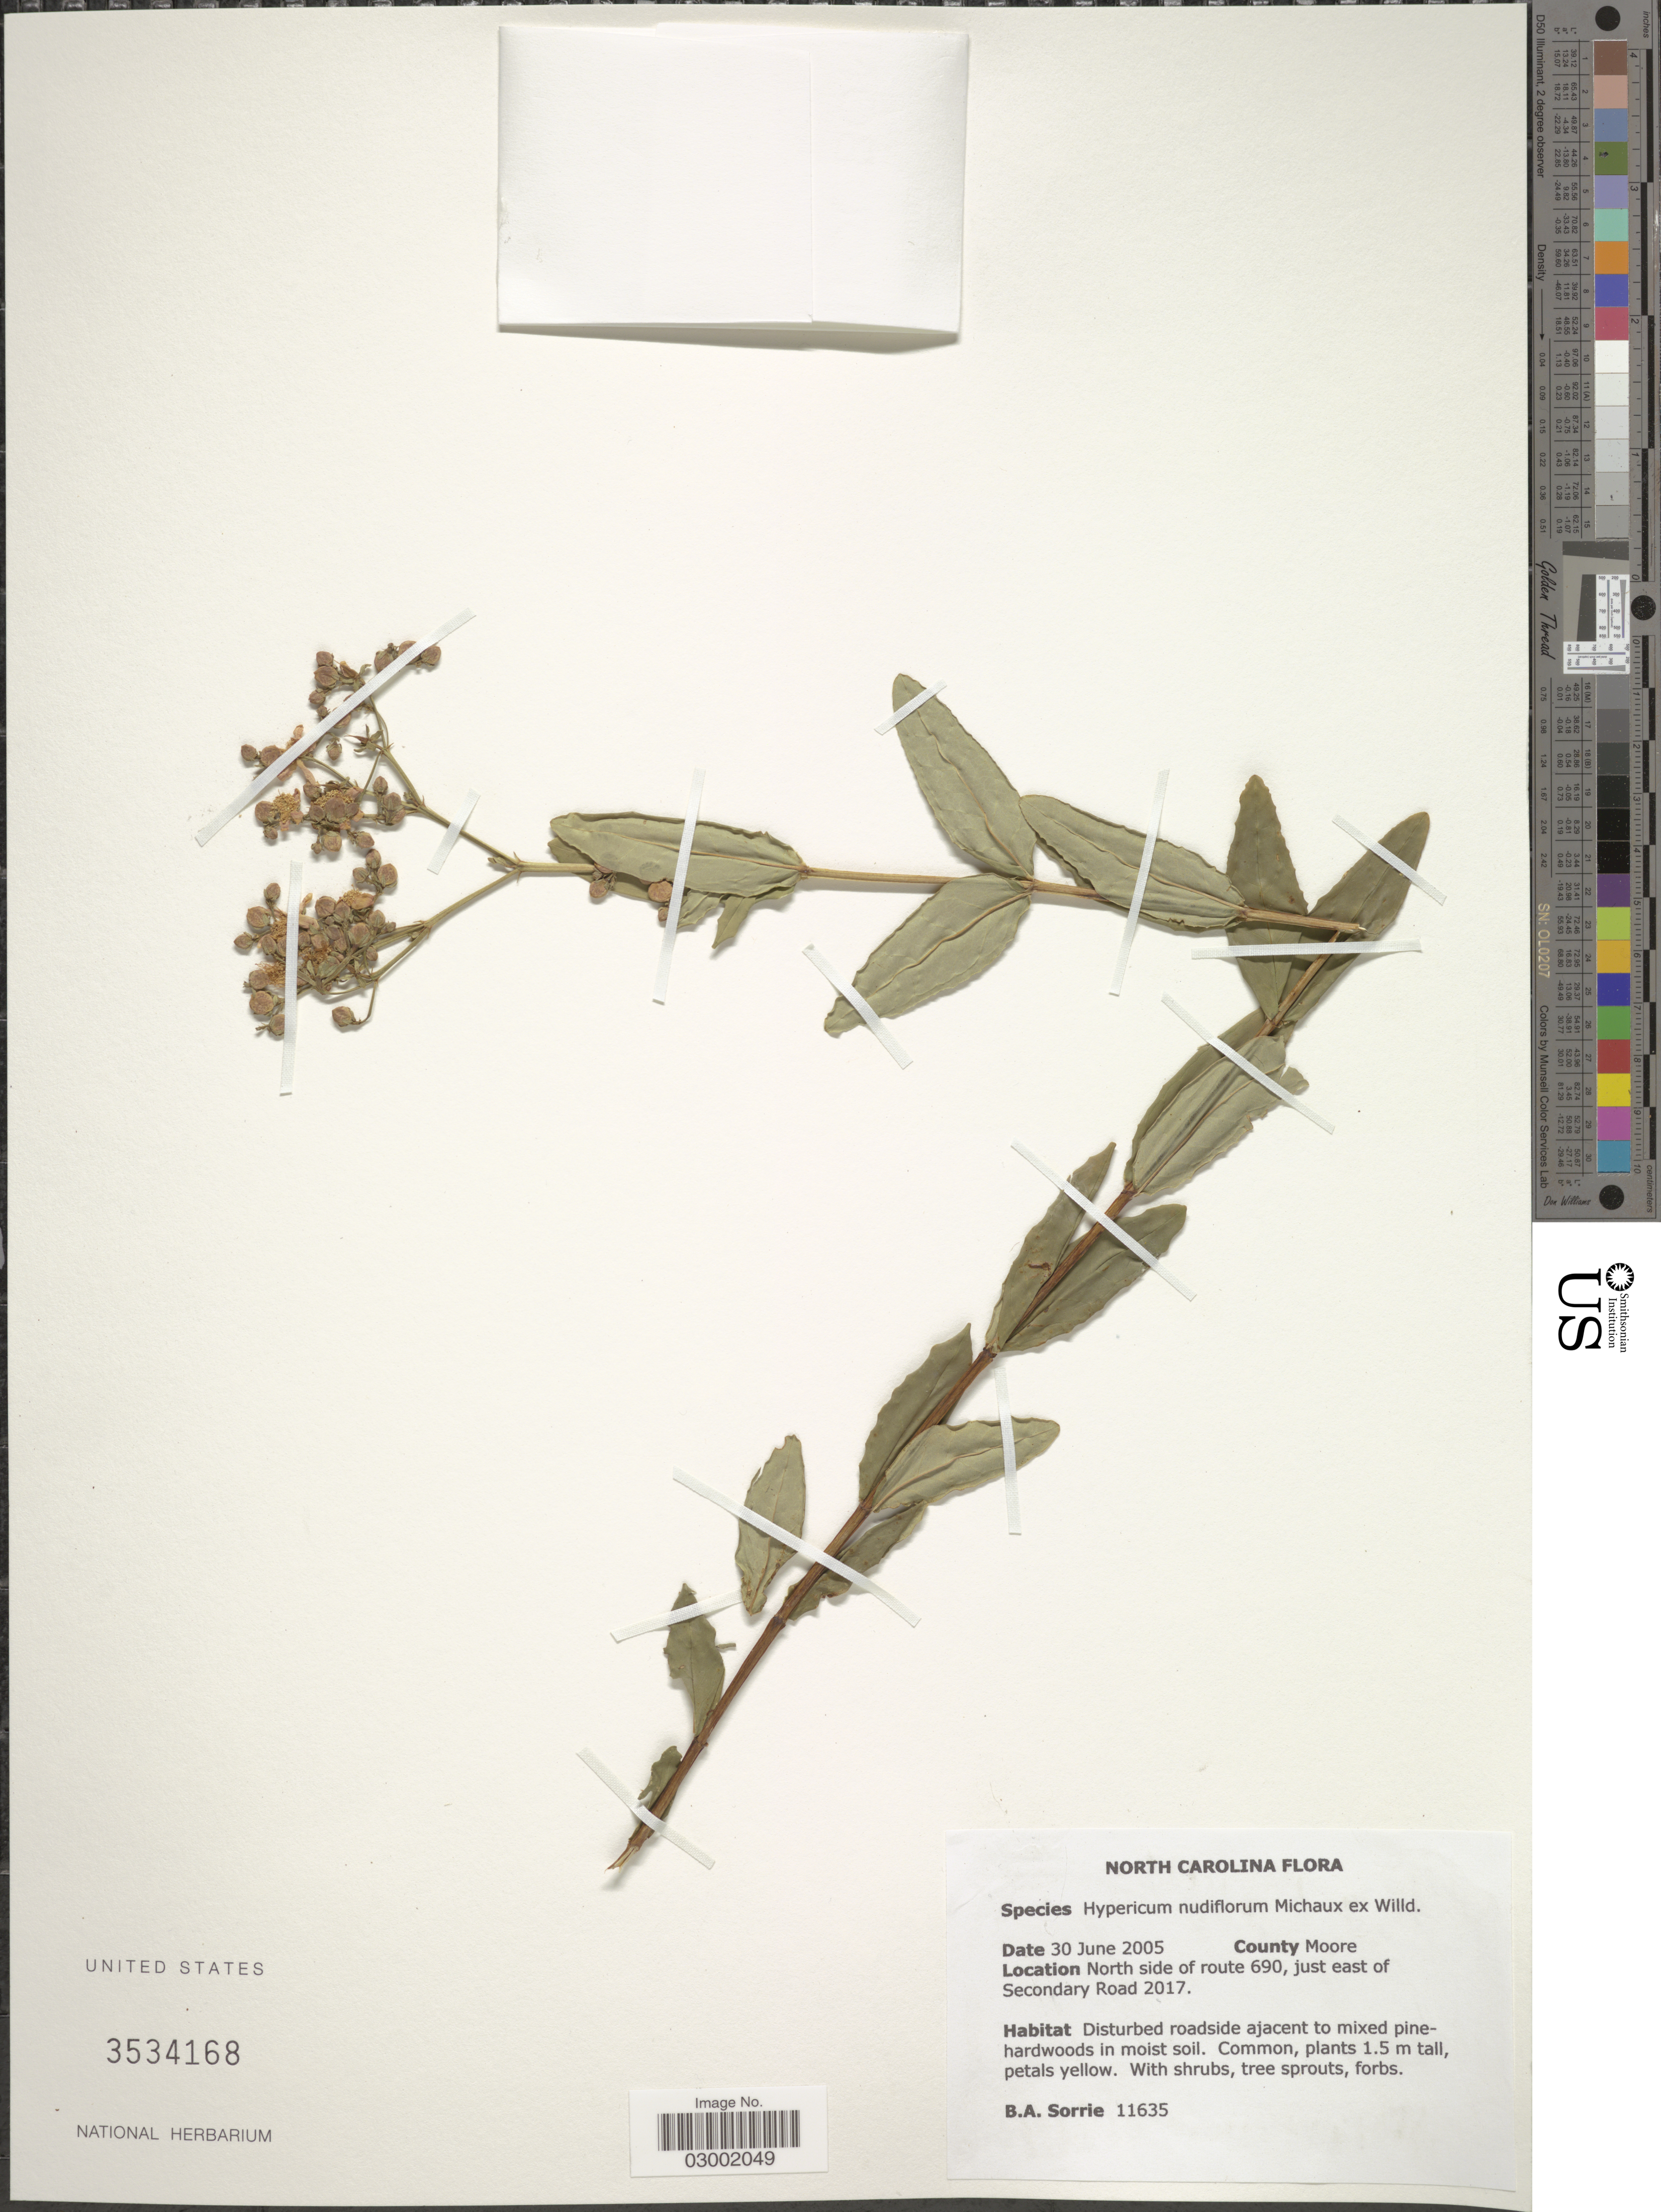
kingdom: Plantae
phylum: Tracheophyta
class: Magnoliopsida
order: Malpighiales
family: Hypericaceae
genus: Hypericum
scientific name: Hypericum nudiflorum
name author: Michx. ex Willd.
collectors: B. Sorrie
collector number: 11635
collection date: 2005-06-30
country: United States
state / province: North Carolina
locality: County Moore. North side of route 690, just east of Secondary Road 2017.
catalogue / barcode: US 3534168